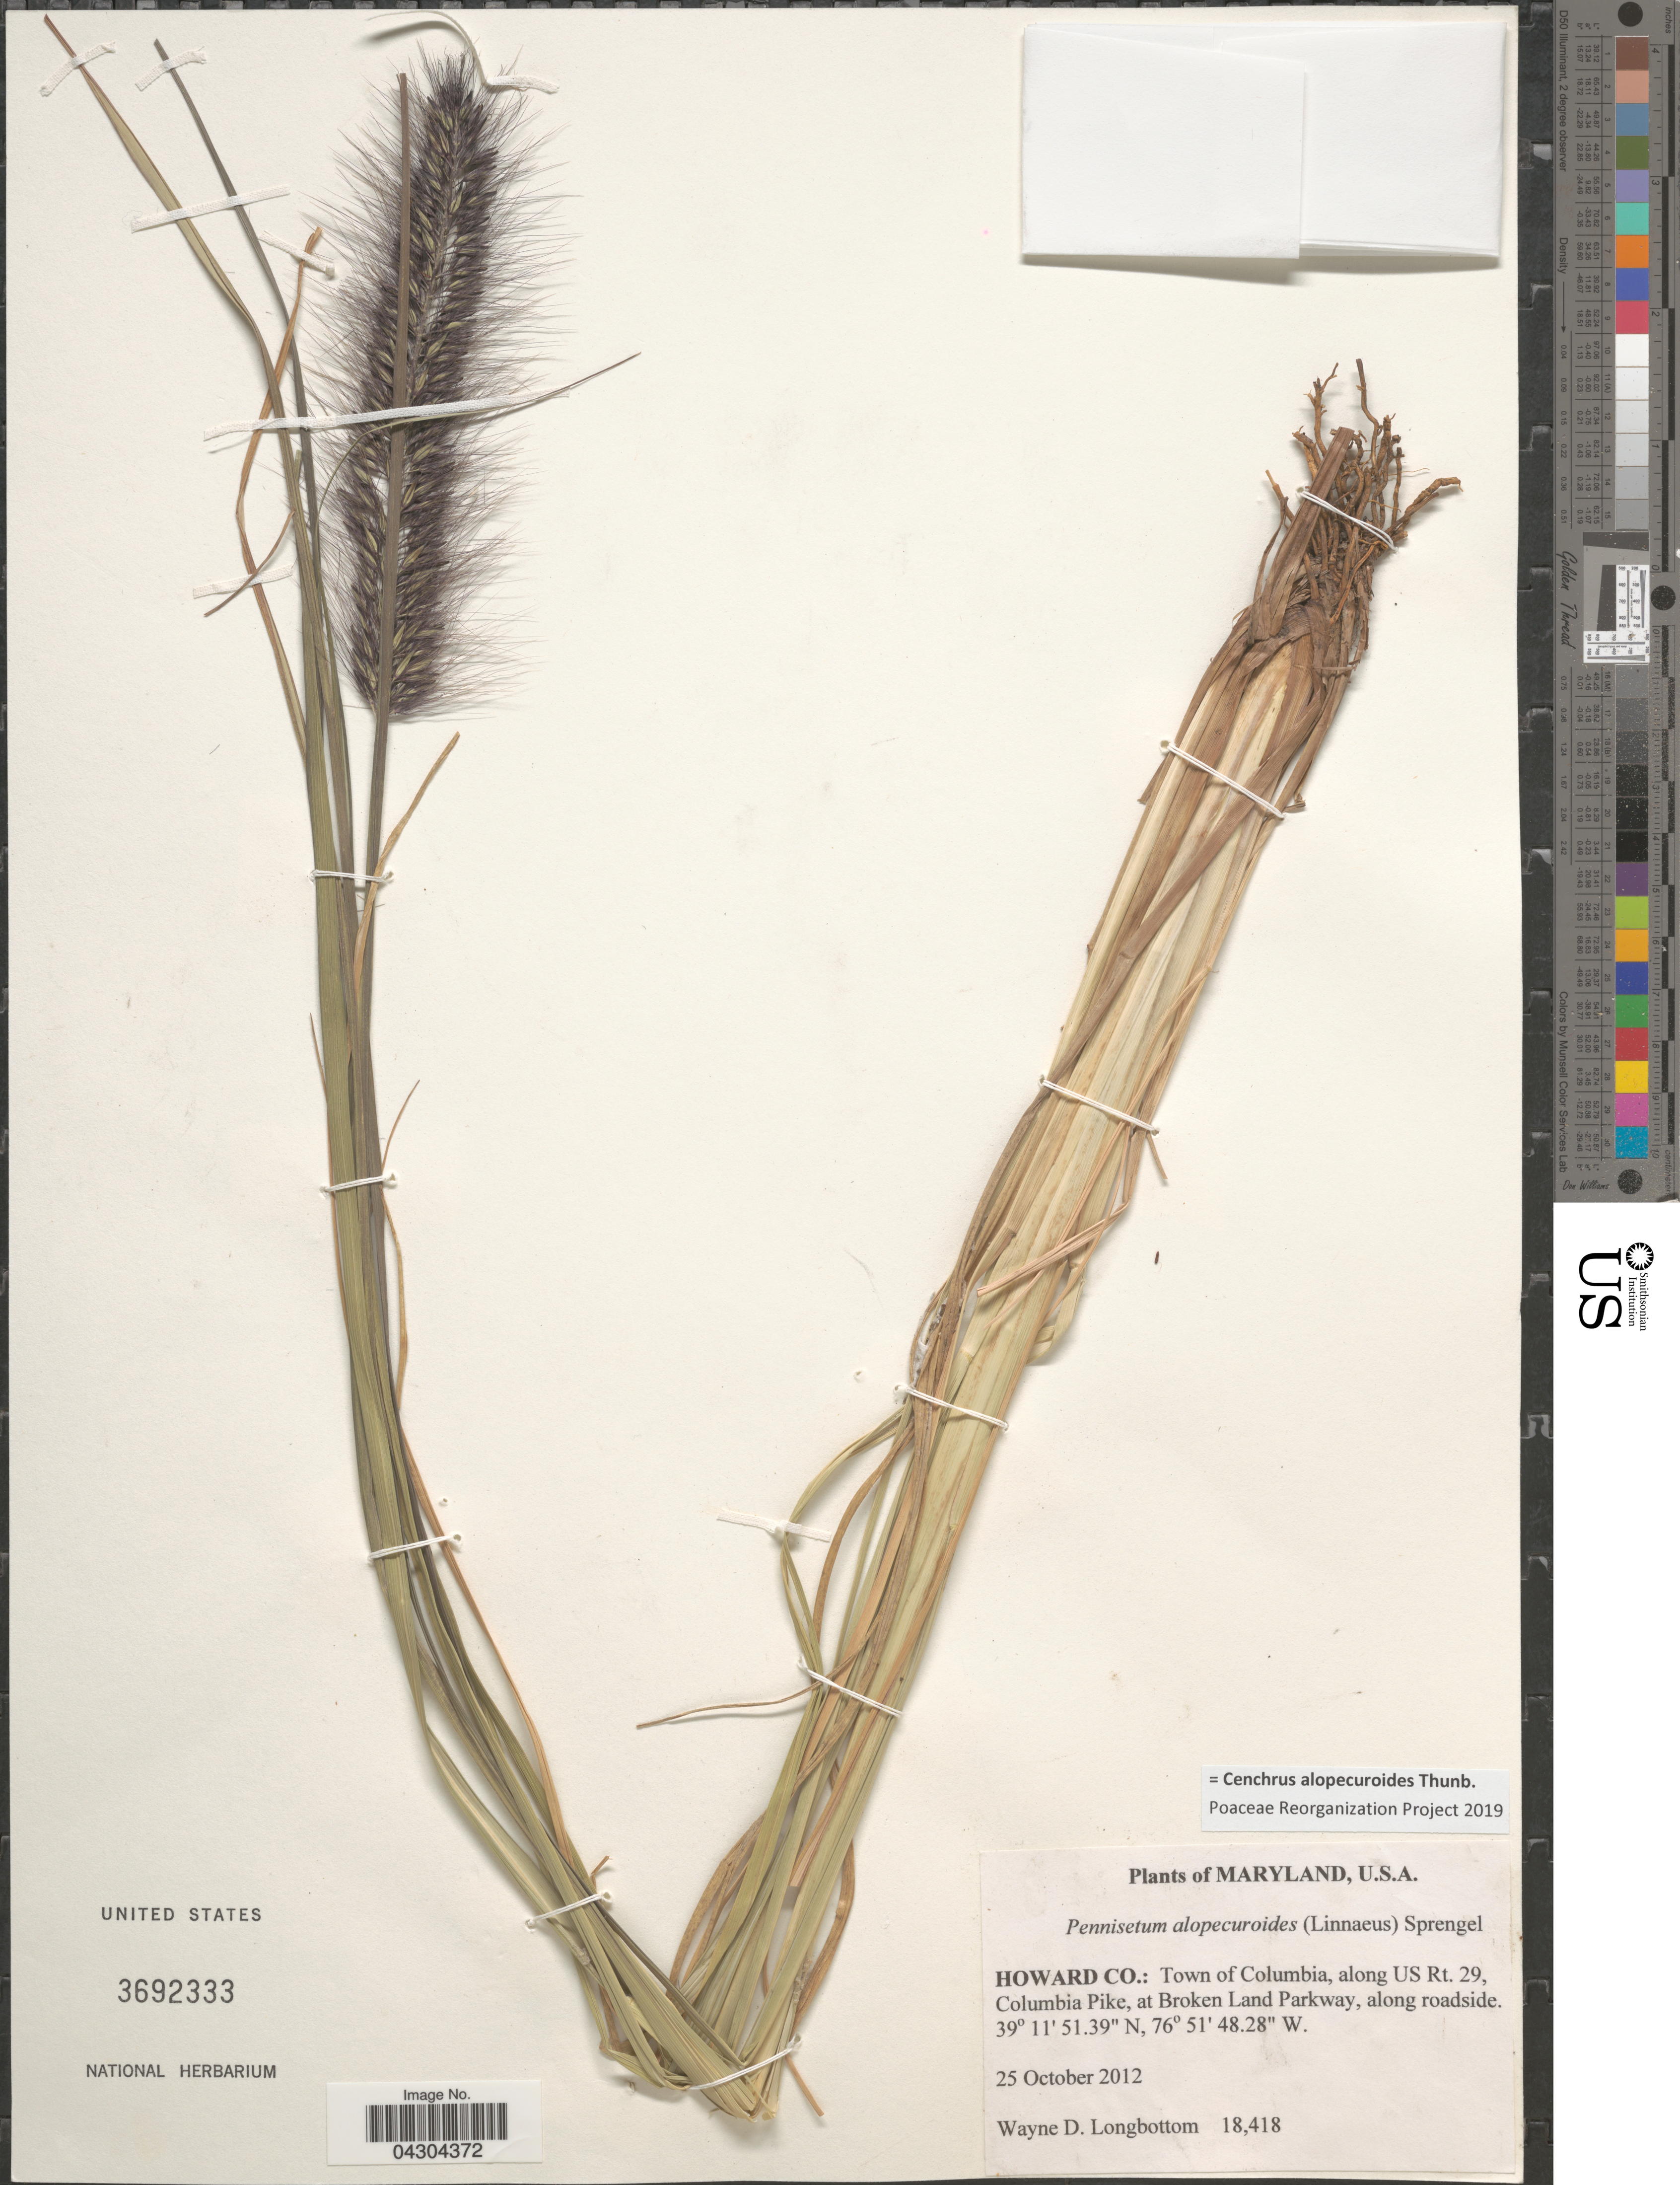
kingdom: Plantae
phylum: Tracheophyta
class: Liliopsida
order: Poales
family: Poaceae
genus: Cenchrus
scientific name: Cenchrus alopecuroides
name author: Thunb.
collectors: W. D. Longbottom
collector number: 18418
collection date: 2012-10-25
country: United States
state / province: Maryland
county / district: Howard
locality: Howard Co.: Town of Columbia, along US Rt. 29, Columbia Pike, at Broken Land Parkway, along roadside.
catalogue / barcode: US 3692333